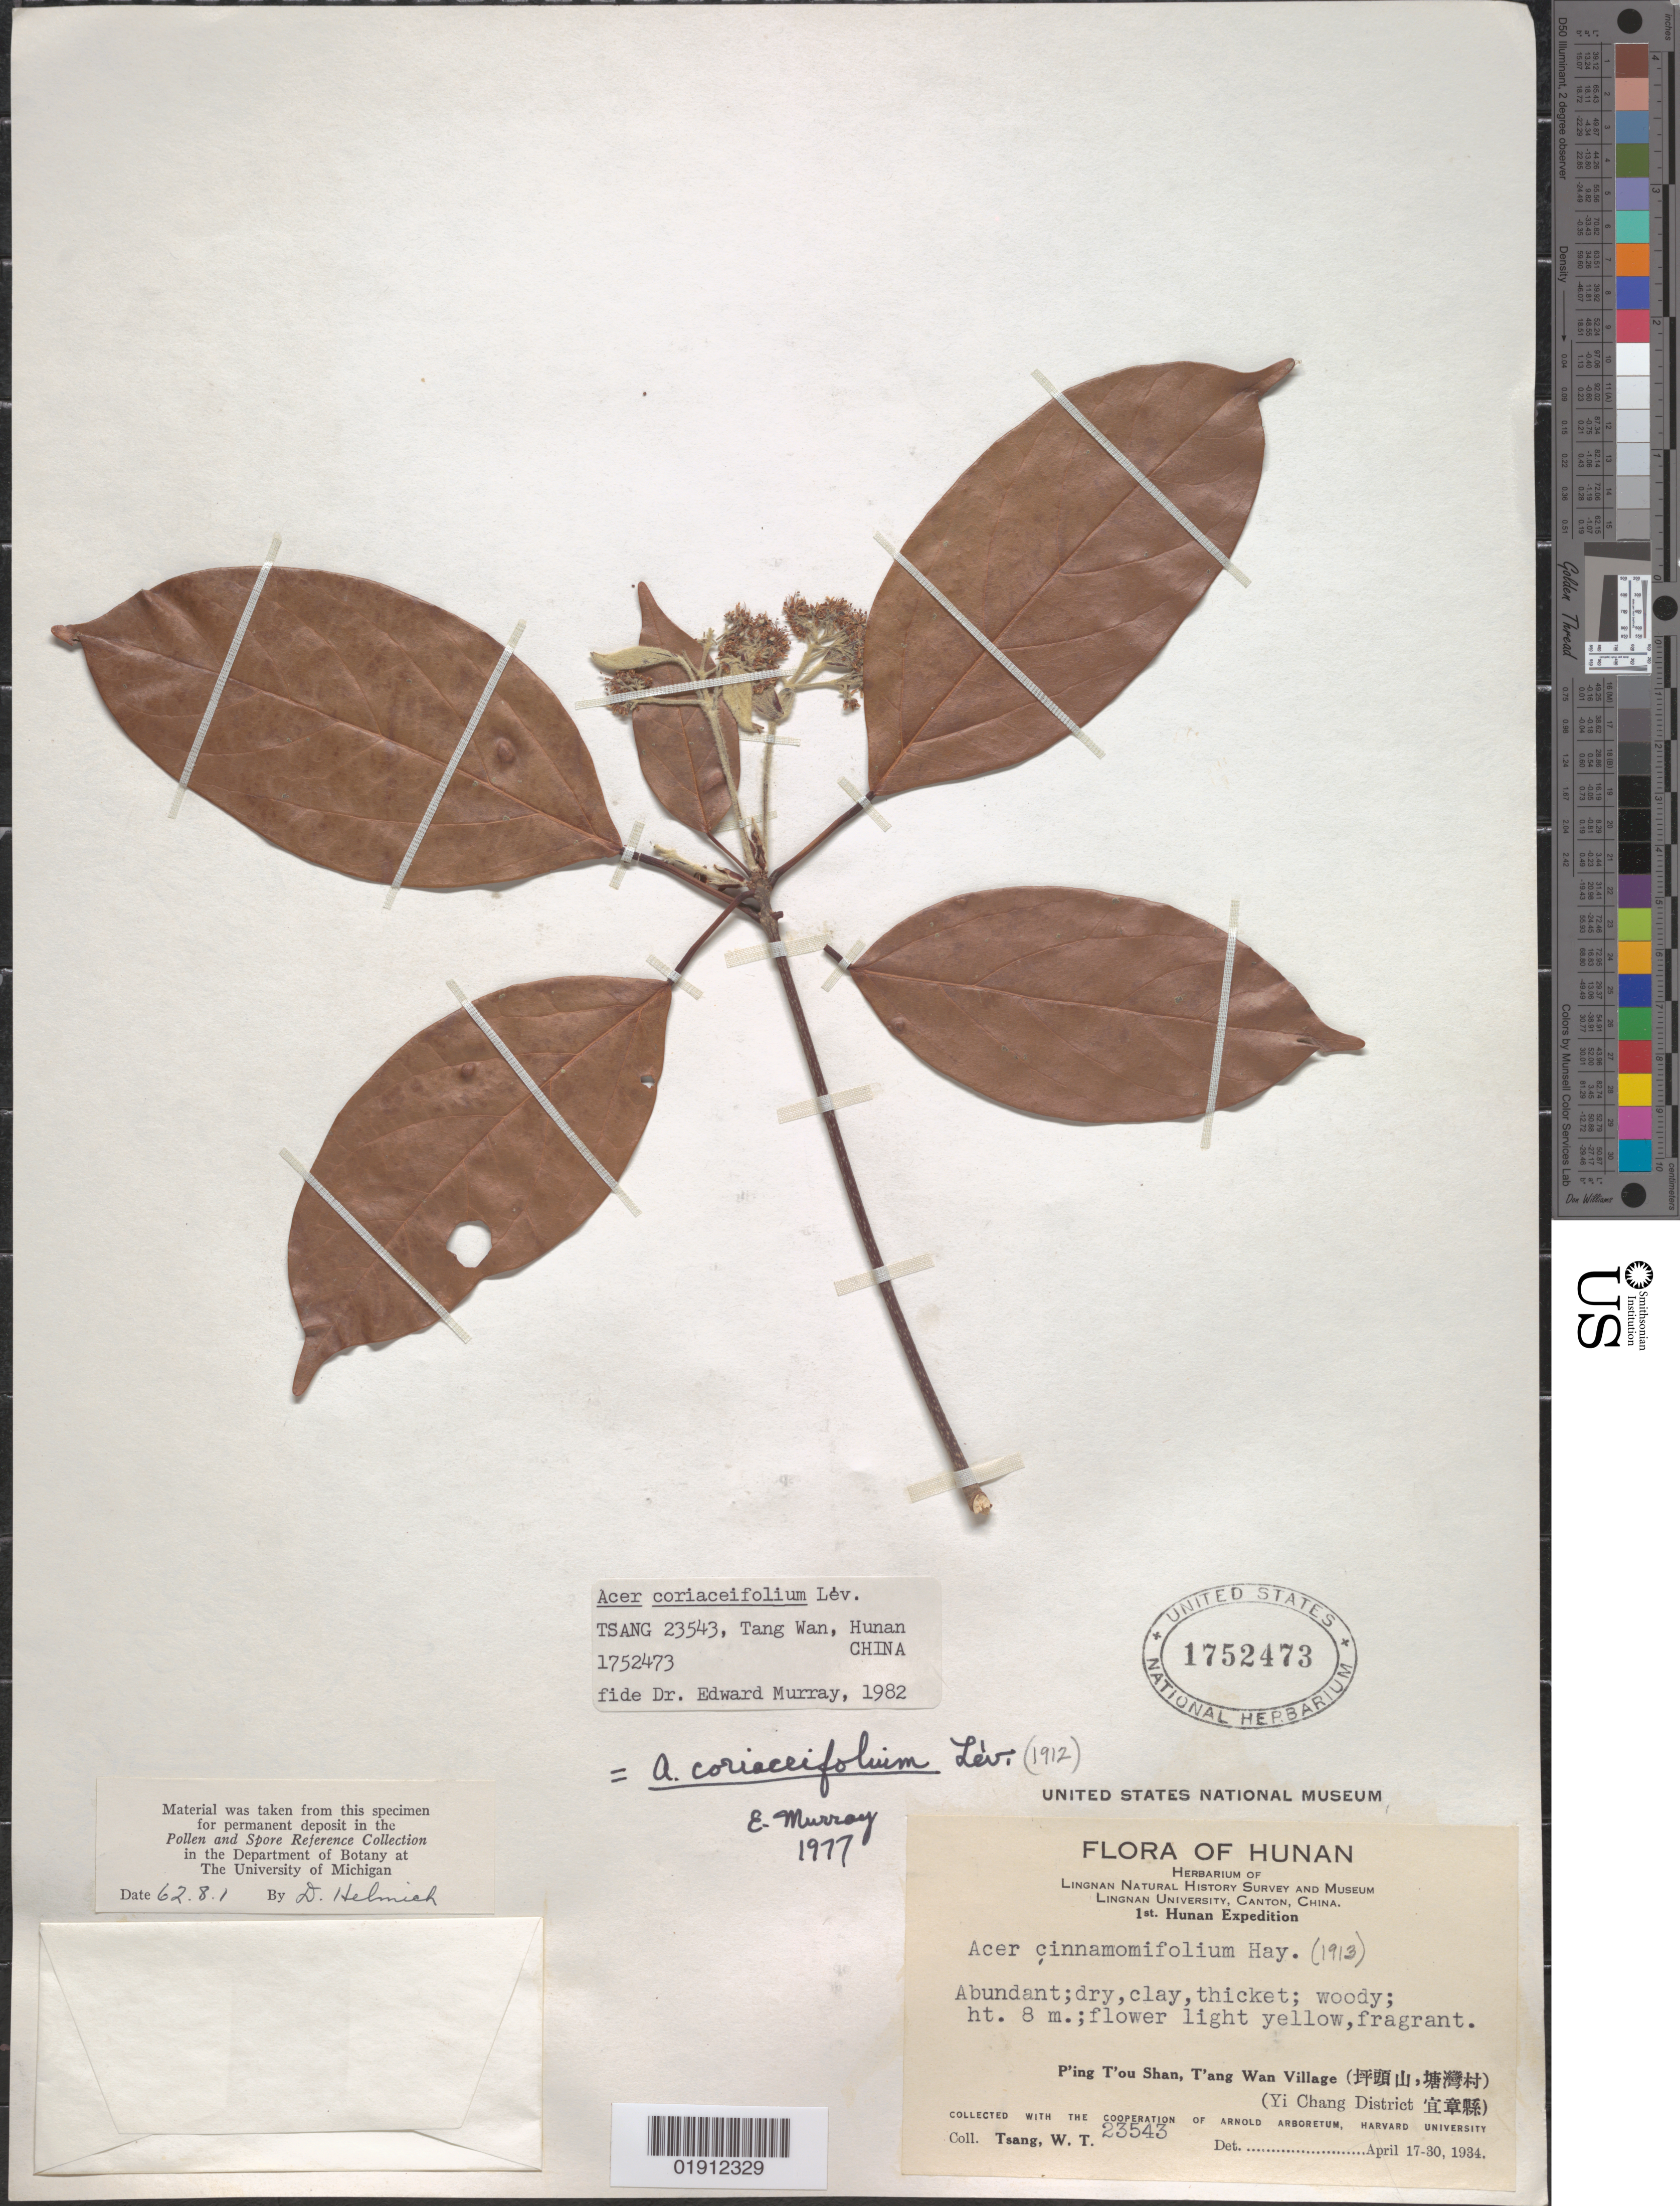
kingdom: Plantae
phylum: Tracheophyta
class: Magnoliopsida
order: Sapindales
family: Sapindaceae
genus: Acer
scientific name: Acer coriaceifolium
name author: H. Lév.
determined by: Murray, Edward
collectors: W. T. Tsang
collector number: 23543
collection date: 1934-04-17/1934-04-30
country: China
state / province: Hunan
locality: Yi Chang District, P'ing T'ou Shan, T'ang Wan Village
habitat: Abundant, dry, clay, thicket; woody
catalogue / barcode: US 1752473